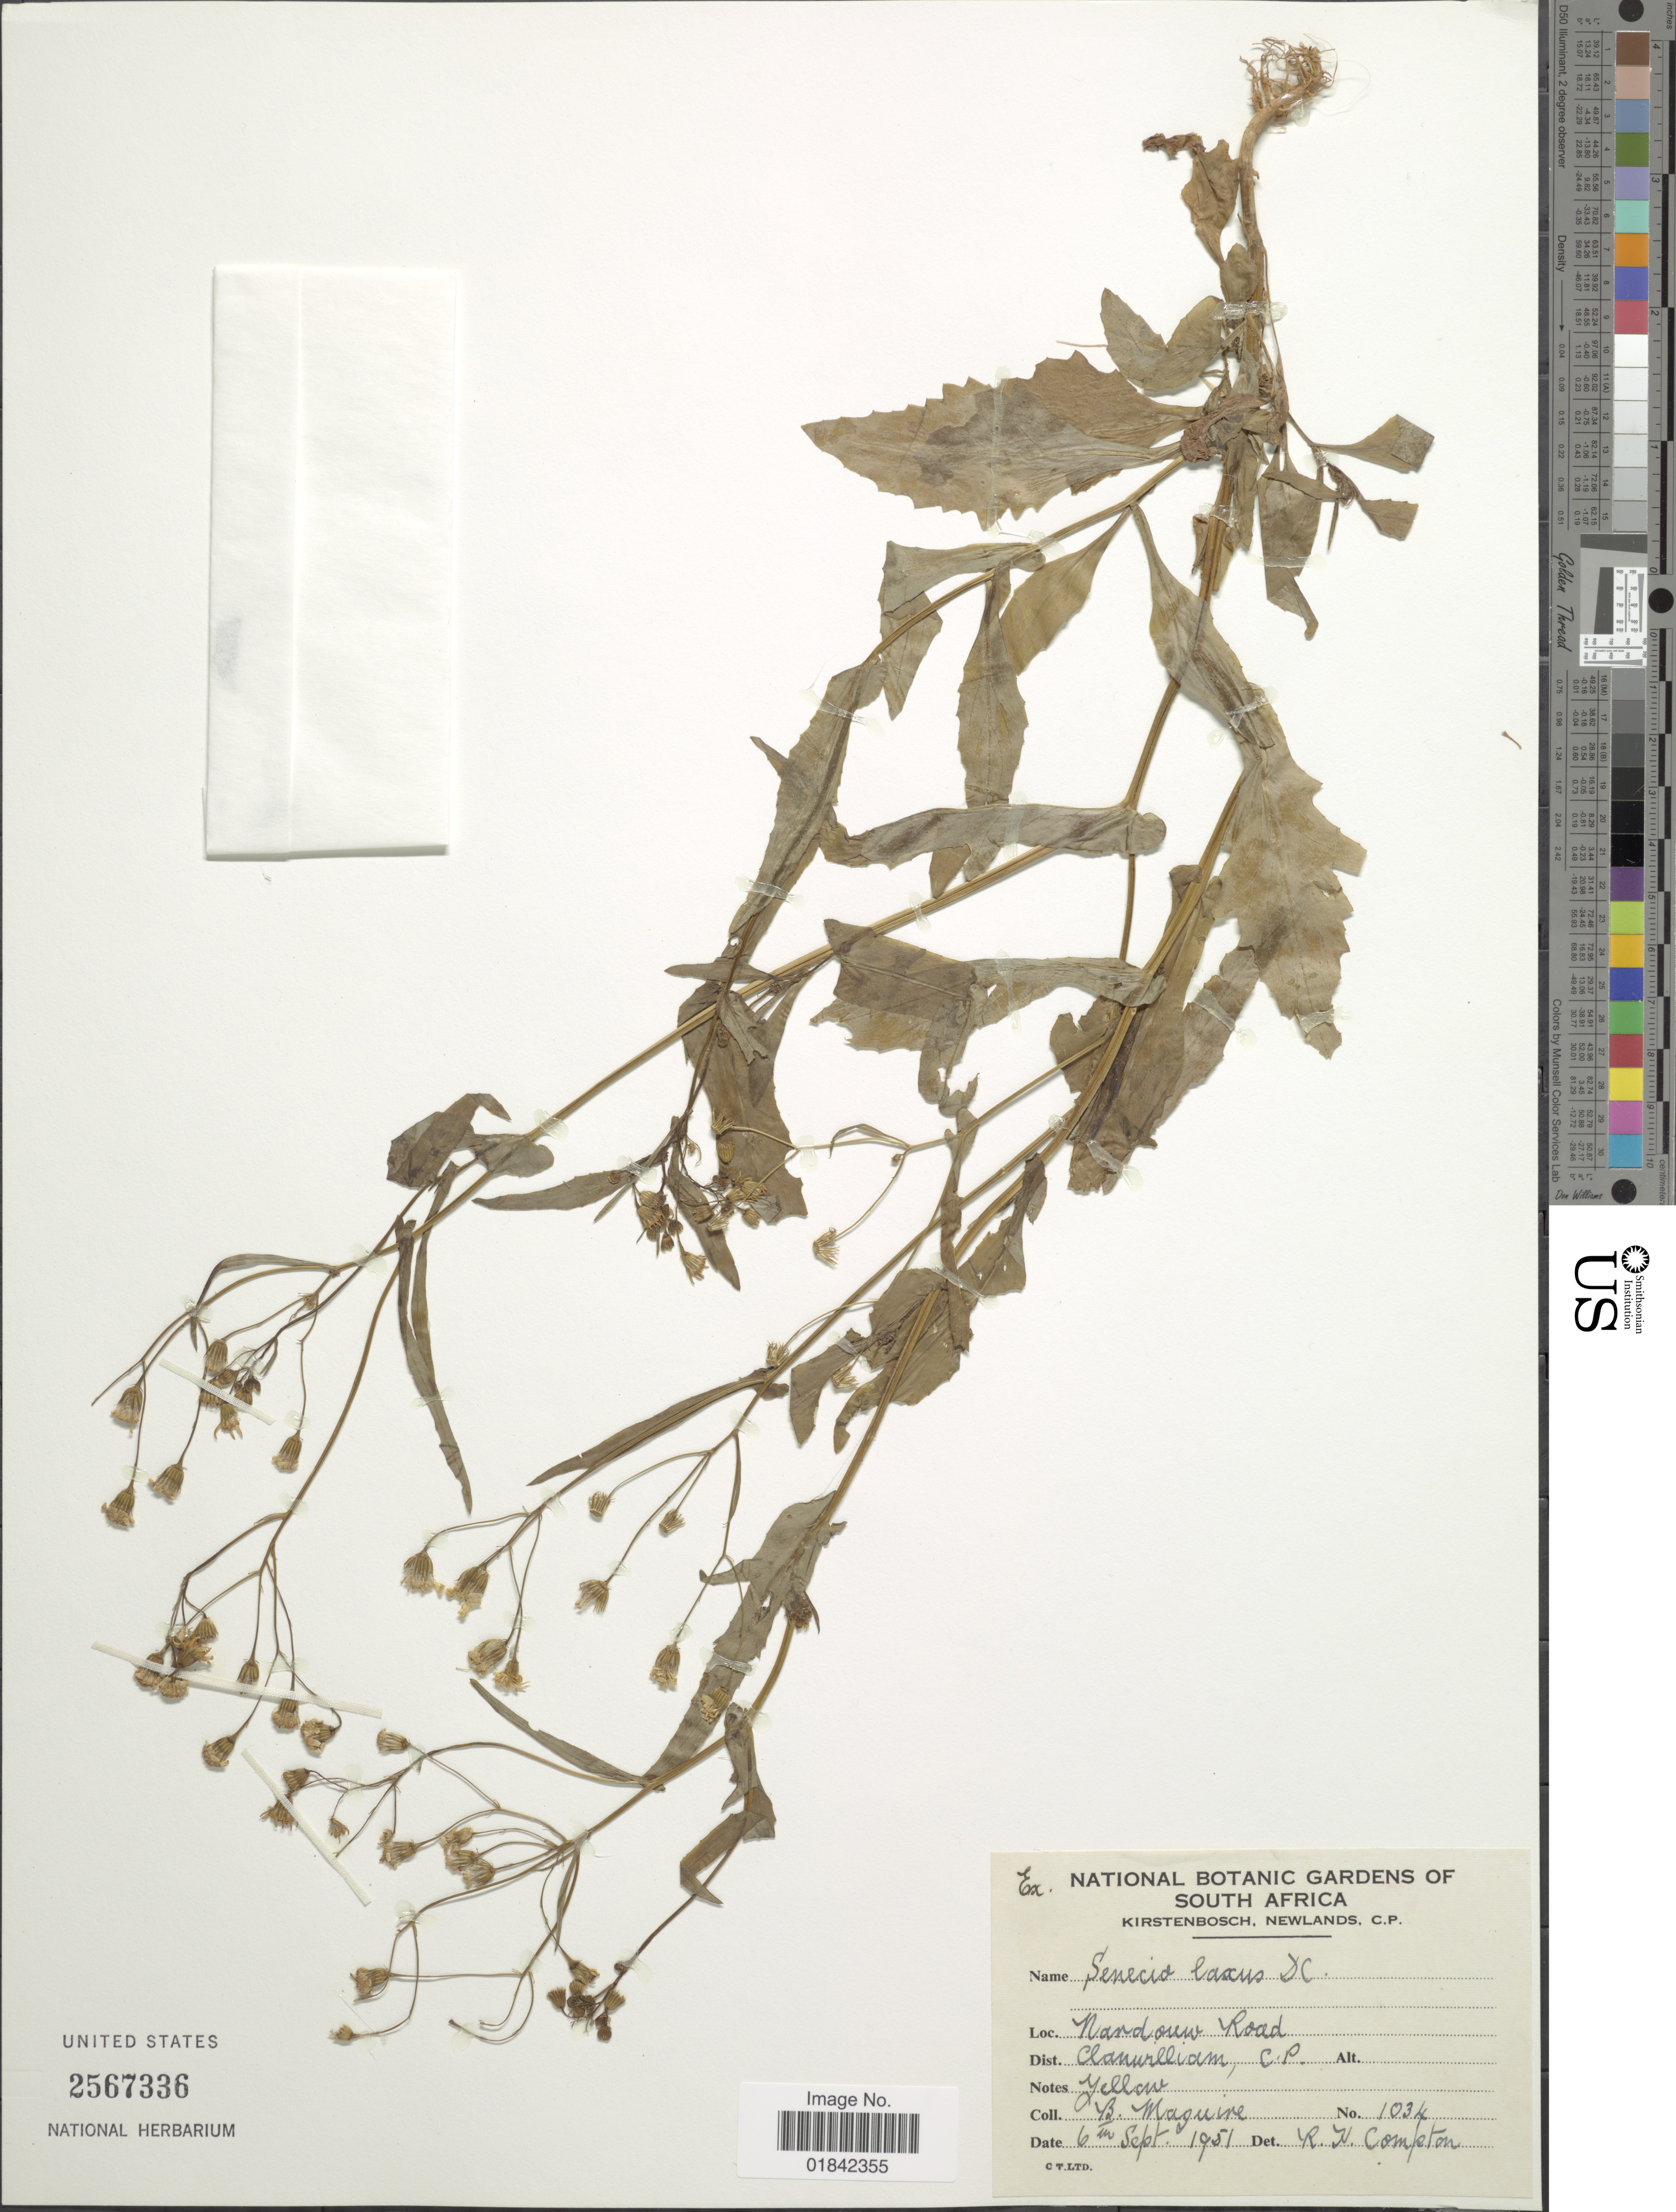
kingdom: Plantae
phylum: Tracheophyta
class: Magnoliopsida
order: Asterales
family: Asteraceae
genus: Senecio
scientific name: Senecio laxus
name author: DC.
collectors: B. Maguire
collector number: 1034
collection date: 1951-09-06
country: South Africa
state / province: Western Cape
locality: Nordouw Road, Clanwilliam, C. P.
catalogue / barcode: US 2567336